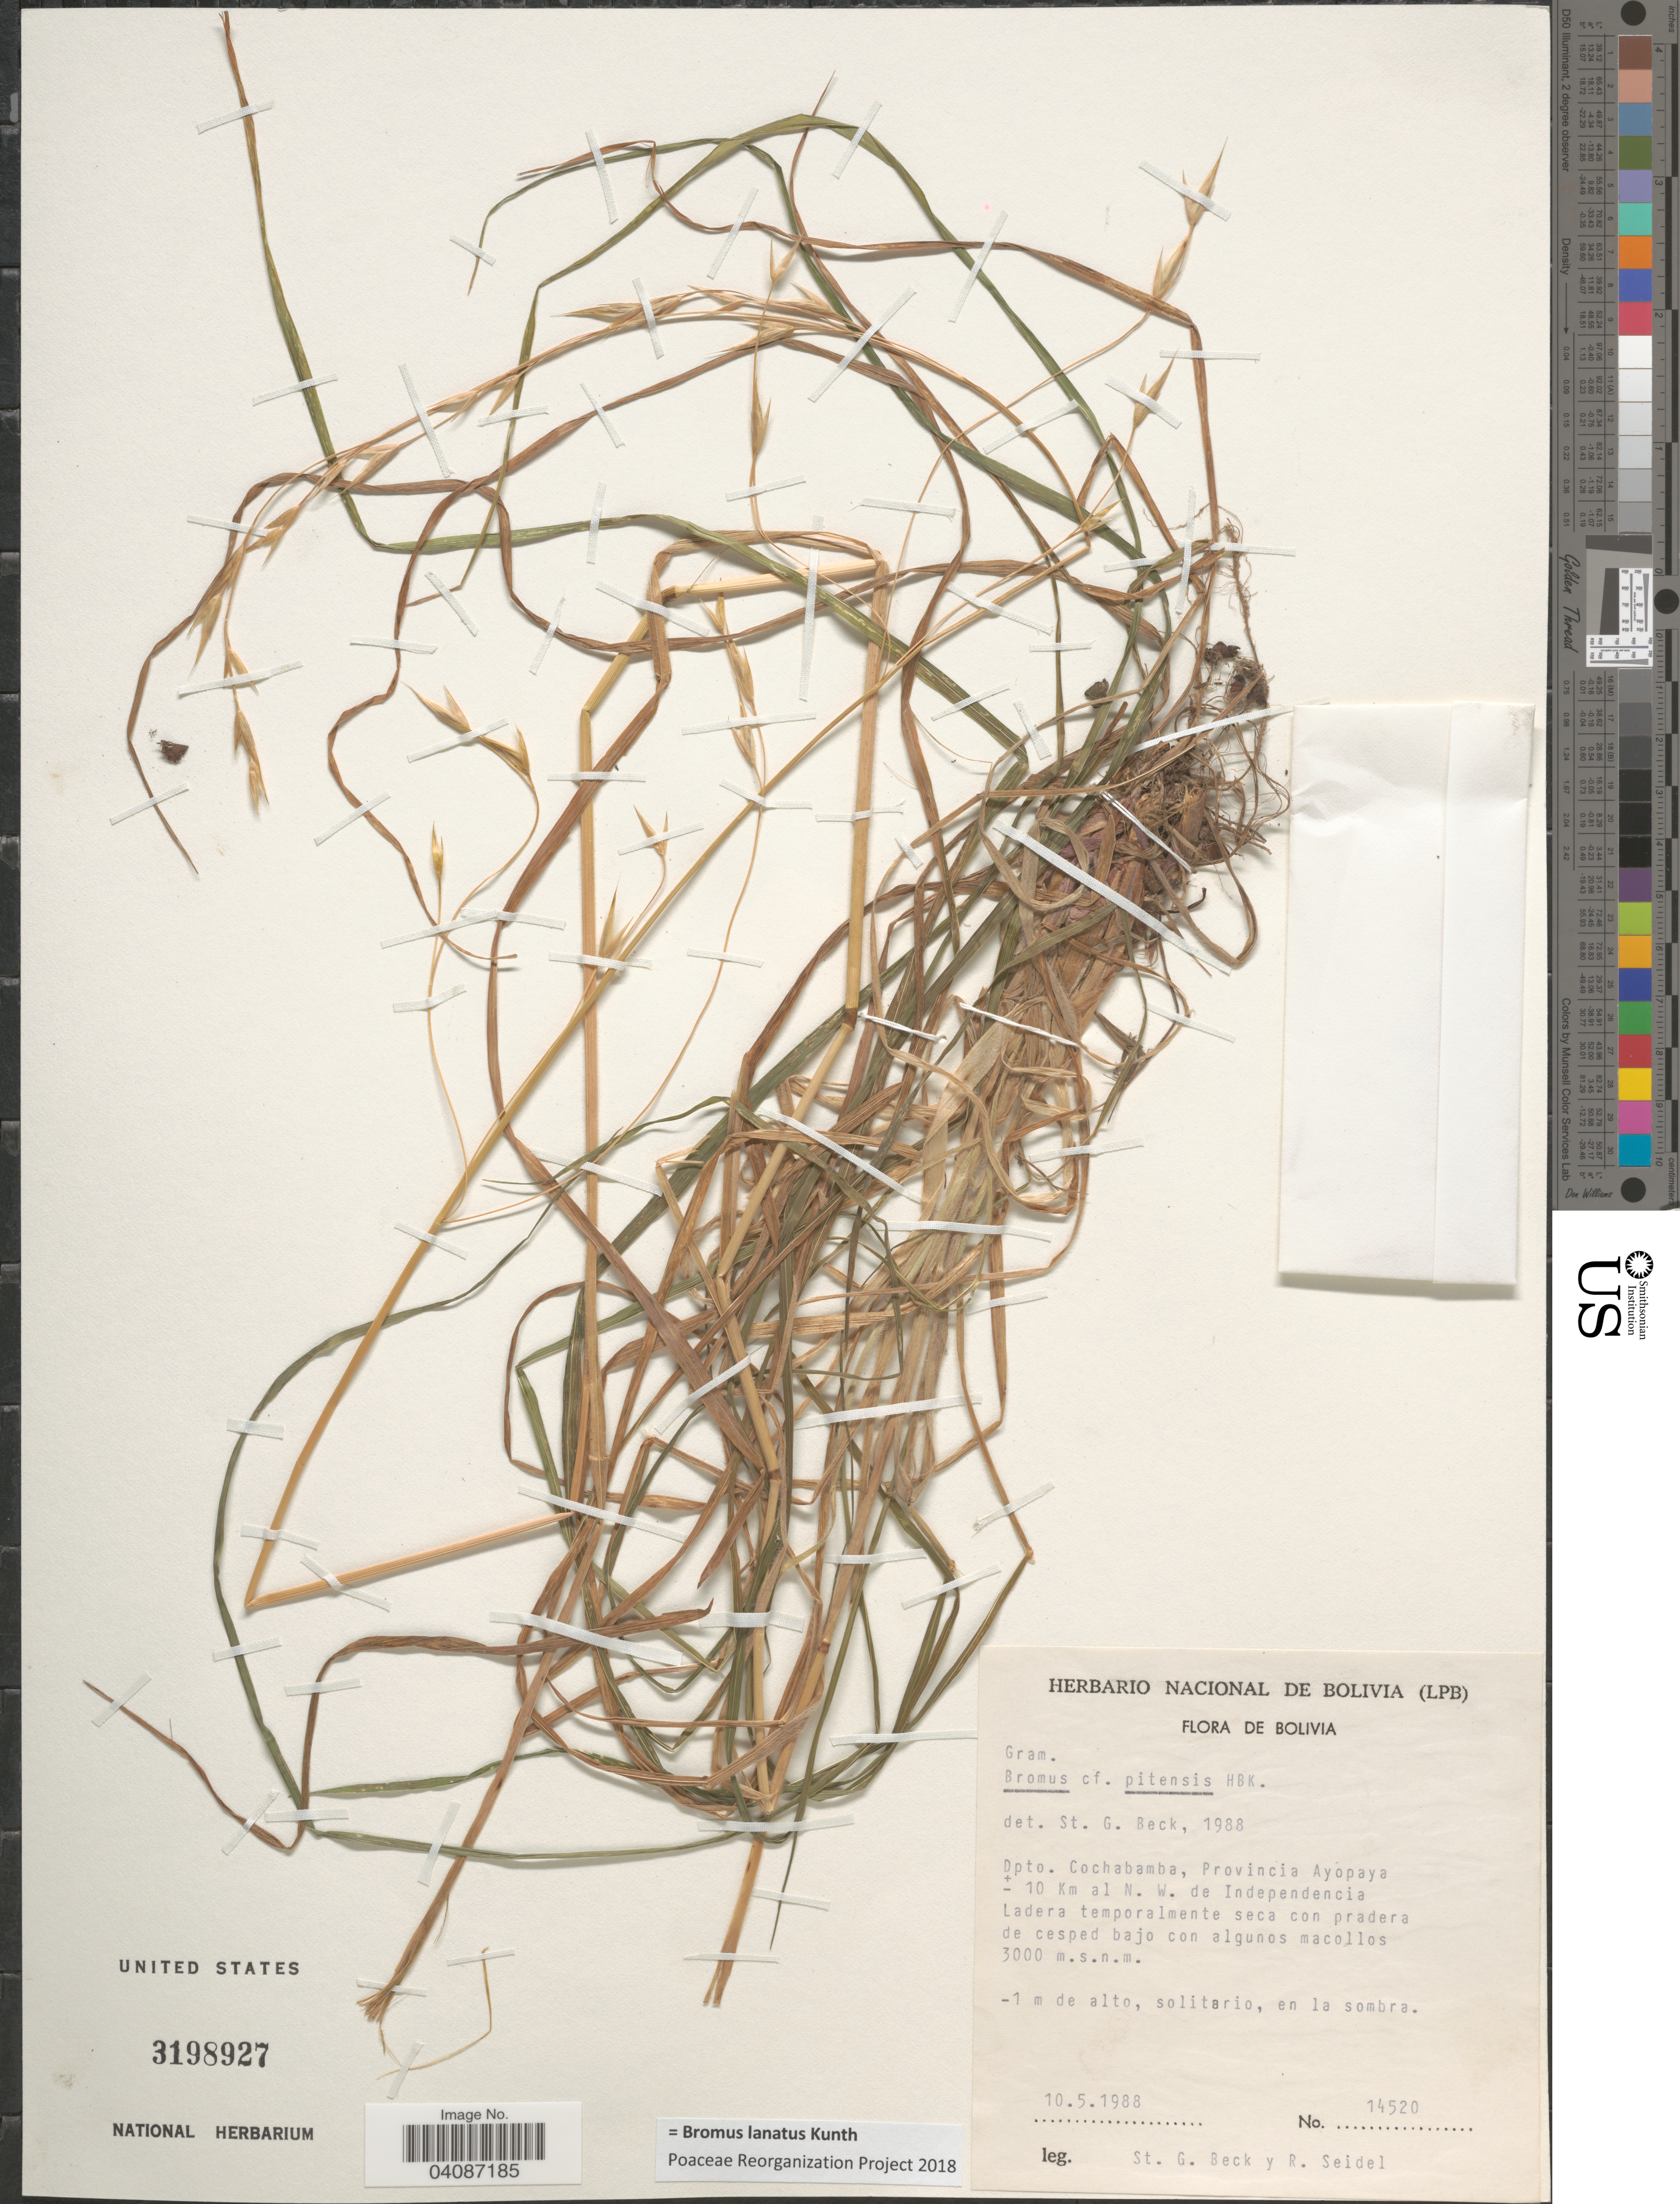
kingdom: Plantae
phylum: Tracheophyta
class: Liliopsida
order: Poales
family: Poaceae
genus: Bromus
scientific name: Bromus lanatus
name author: Kunth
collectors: S. Beck & R. Seidel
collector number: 14520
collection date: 1988-05-10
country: Bolivia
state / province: Cochabamba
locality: Dpto. Cochabamba, Provincia Ayopaya ± 10 Km al N. W. de Independencia Ladera temporalmente seca con pradera de cesped bajo con algunos macollos.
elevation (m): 3000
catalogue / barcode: US 3198927